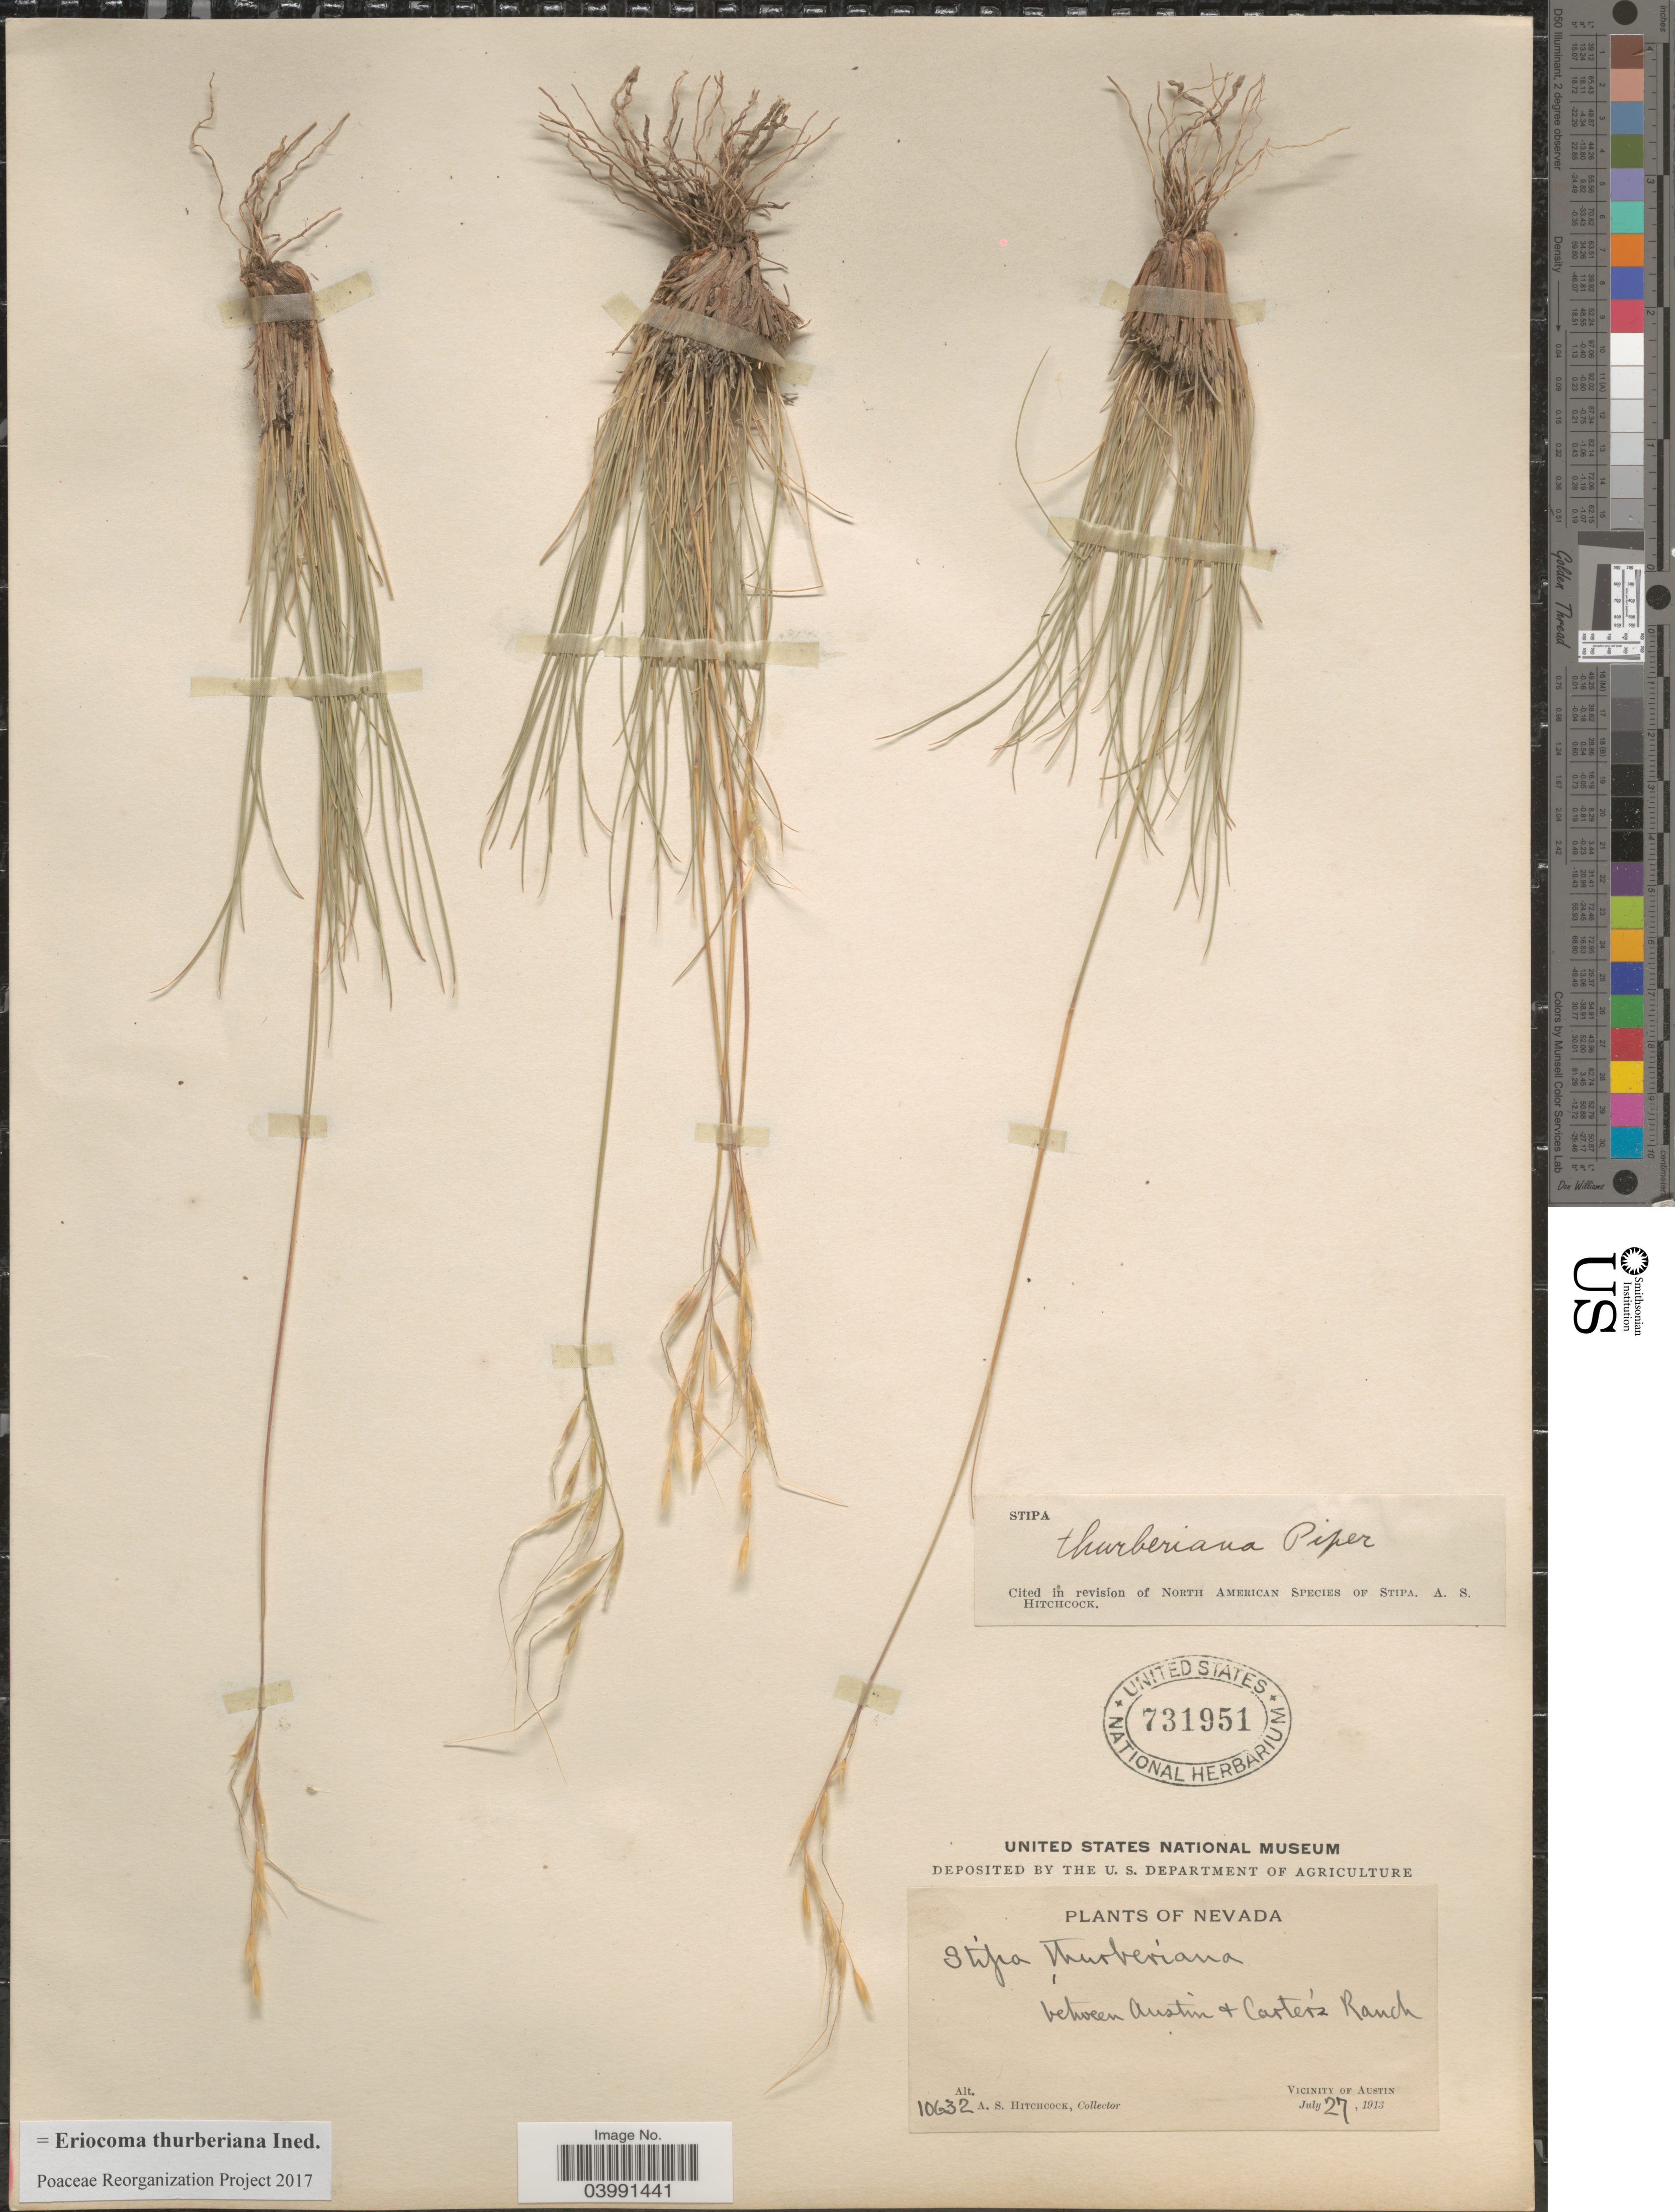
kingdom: Plantae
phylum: Tracheophyta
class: Liliopsida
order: Poales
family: Poaceae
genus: Eriocoma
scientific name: Eriocoma thurberiana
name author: (Piper) Romasch.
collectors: A. S. Hitchcock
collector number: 10632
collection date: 1913-07-27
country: United States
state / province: Nevada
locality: Between Austin & Carter's Ranch. Vicinity of Austin.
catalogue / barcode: US 731951